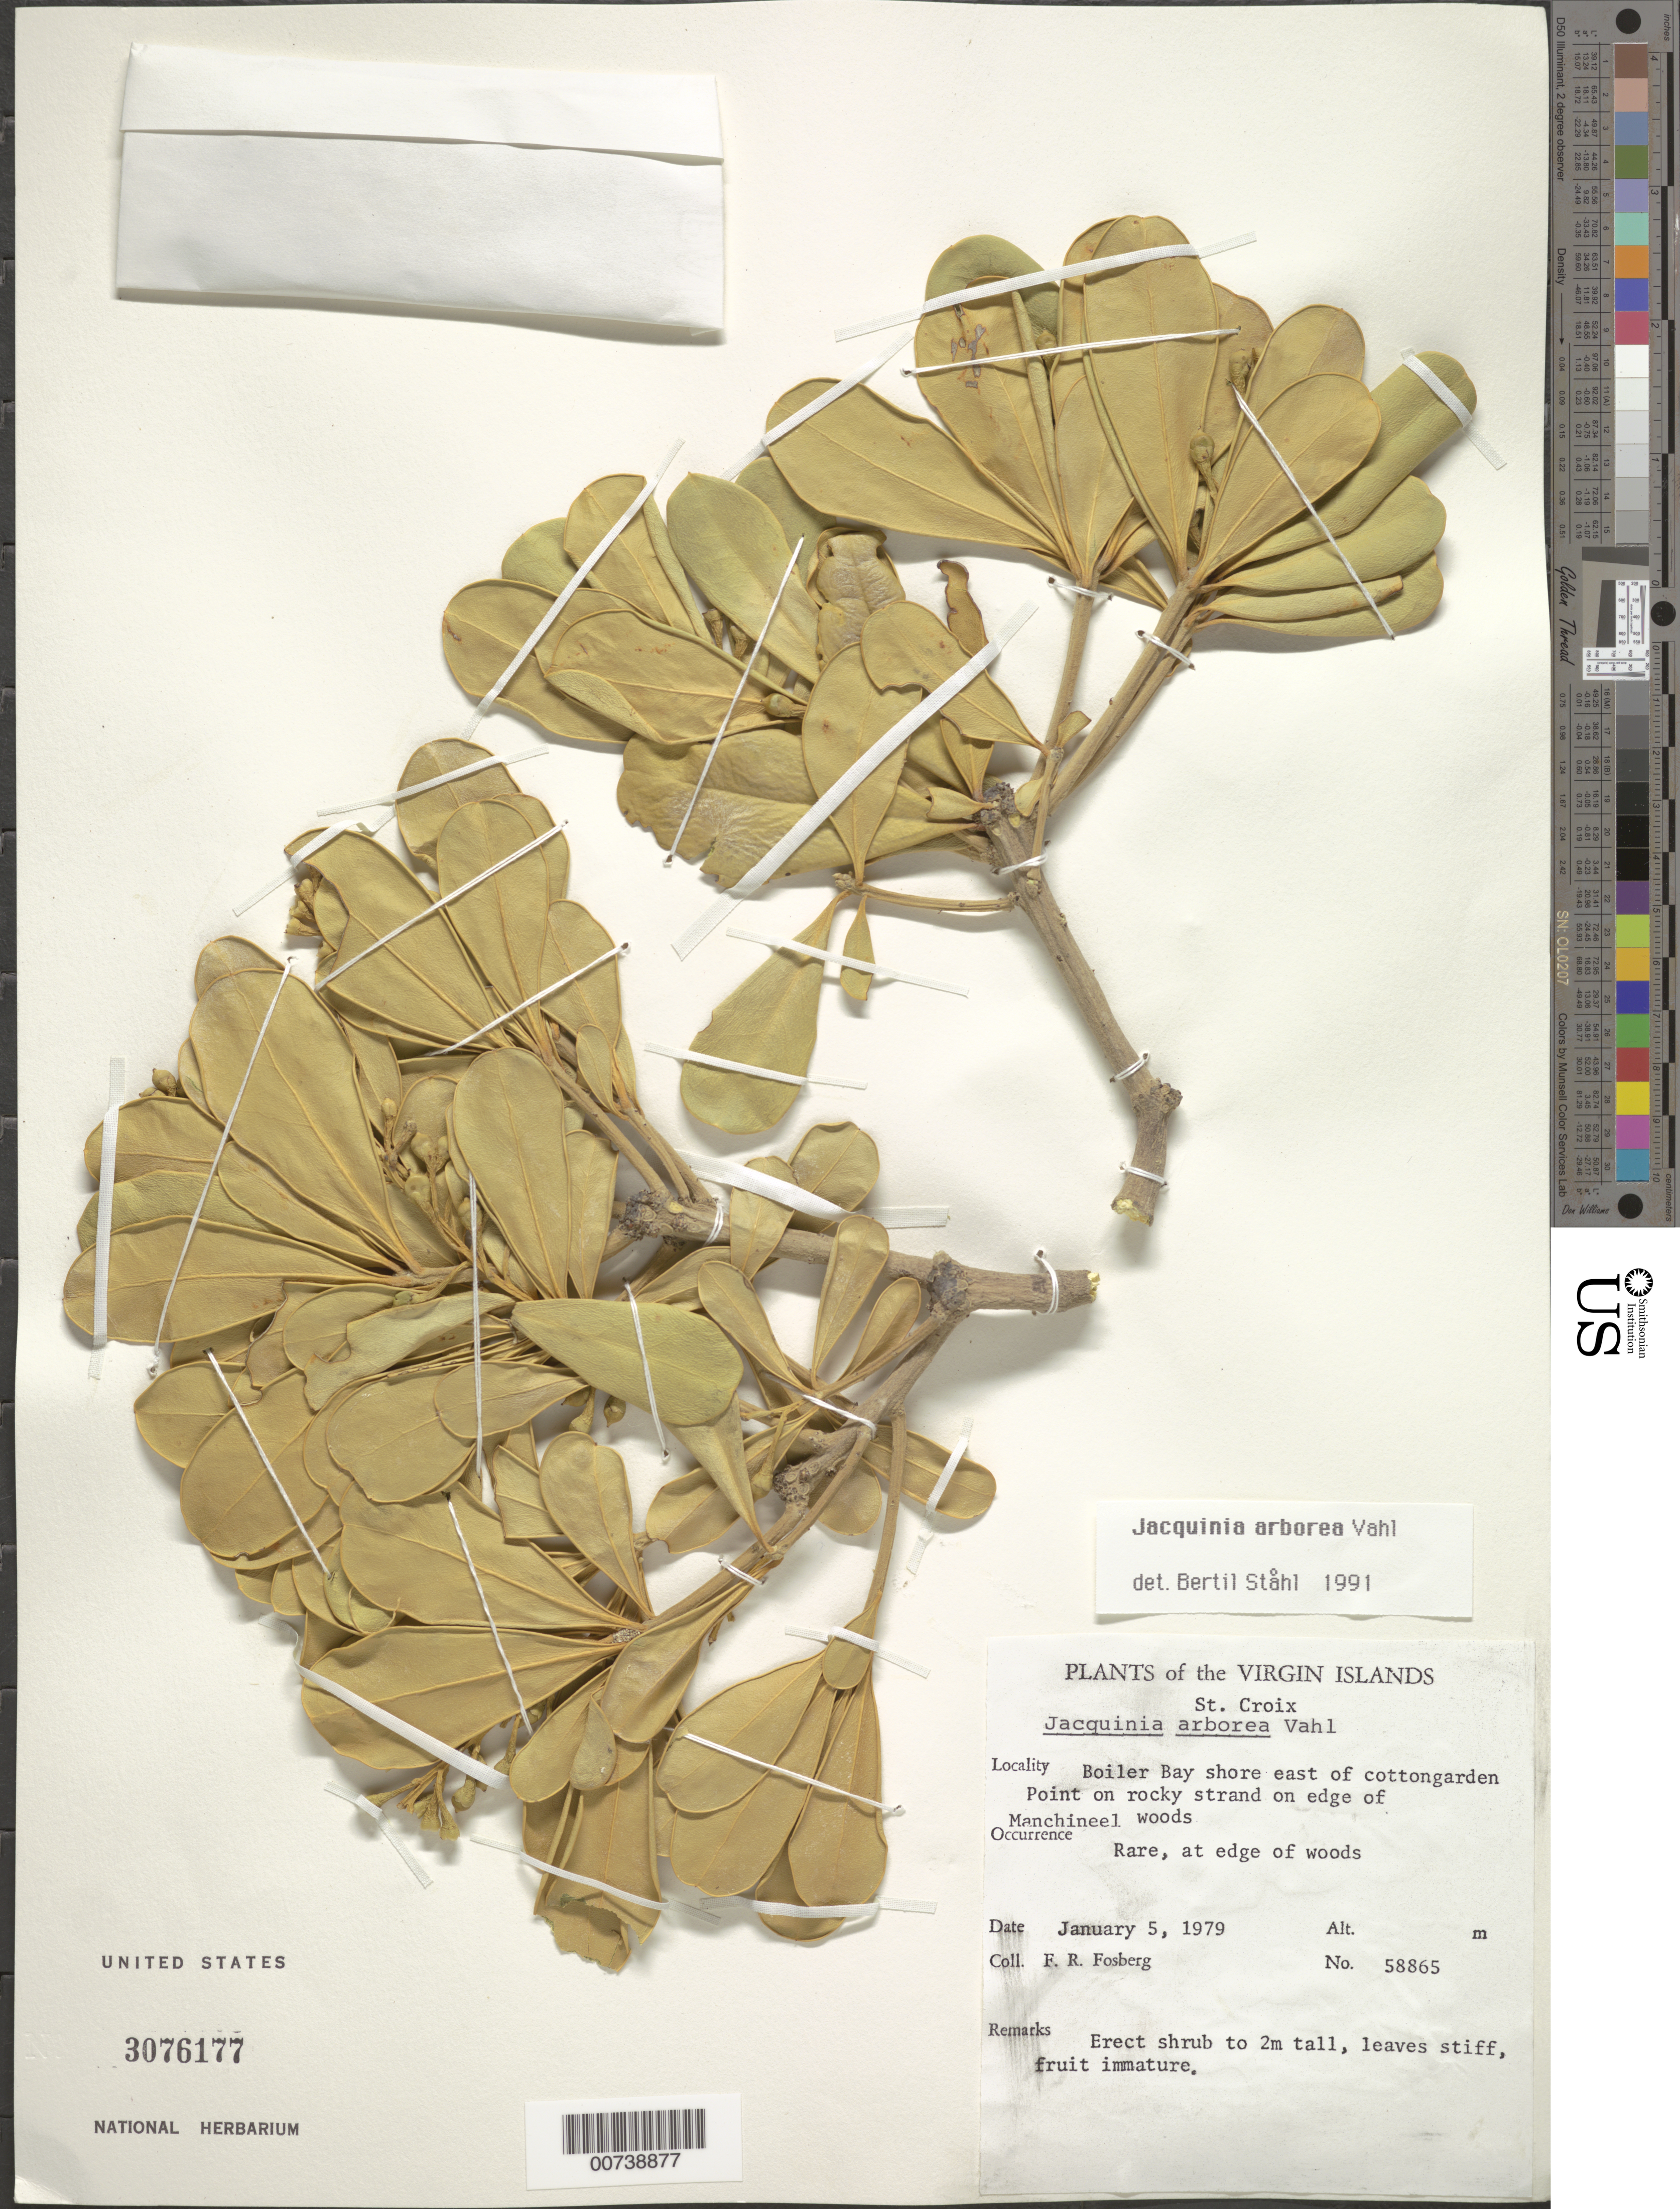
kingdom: Plantae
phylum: Tracheophyta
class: Magnoliopsida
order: Ericales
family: Primulaceae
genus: Jacquinia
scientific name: Jacquinia arborea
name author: Vahl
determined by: Ståhl, B.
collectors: F. R. Fosberg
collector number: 58865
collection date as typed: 05 Jan 1979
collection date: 1979-01-05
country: U.S. Virgin Islands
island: St. Croix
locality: Boiler bay shore east of Cottongarden Point. On edge of Manchineel woods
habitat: On rocky strand. Rare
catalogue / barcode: US 3076177